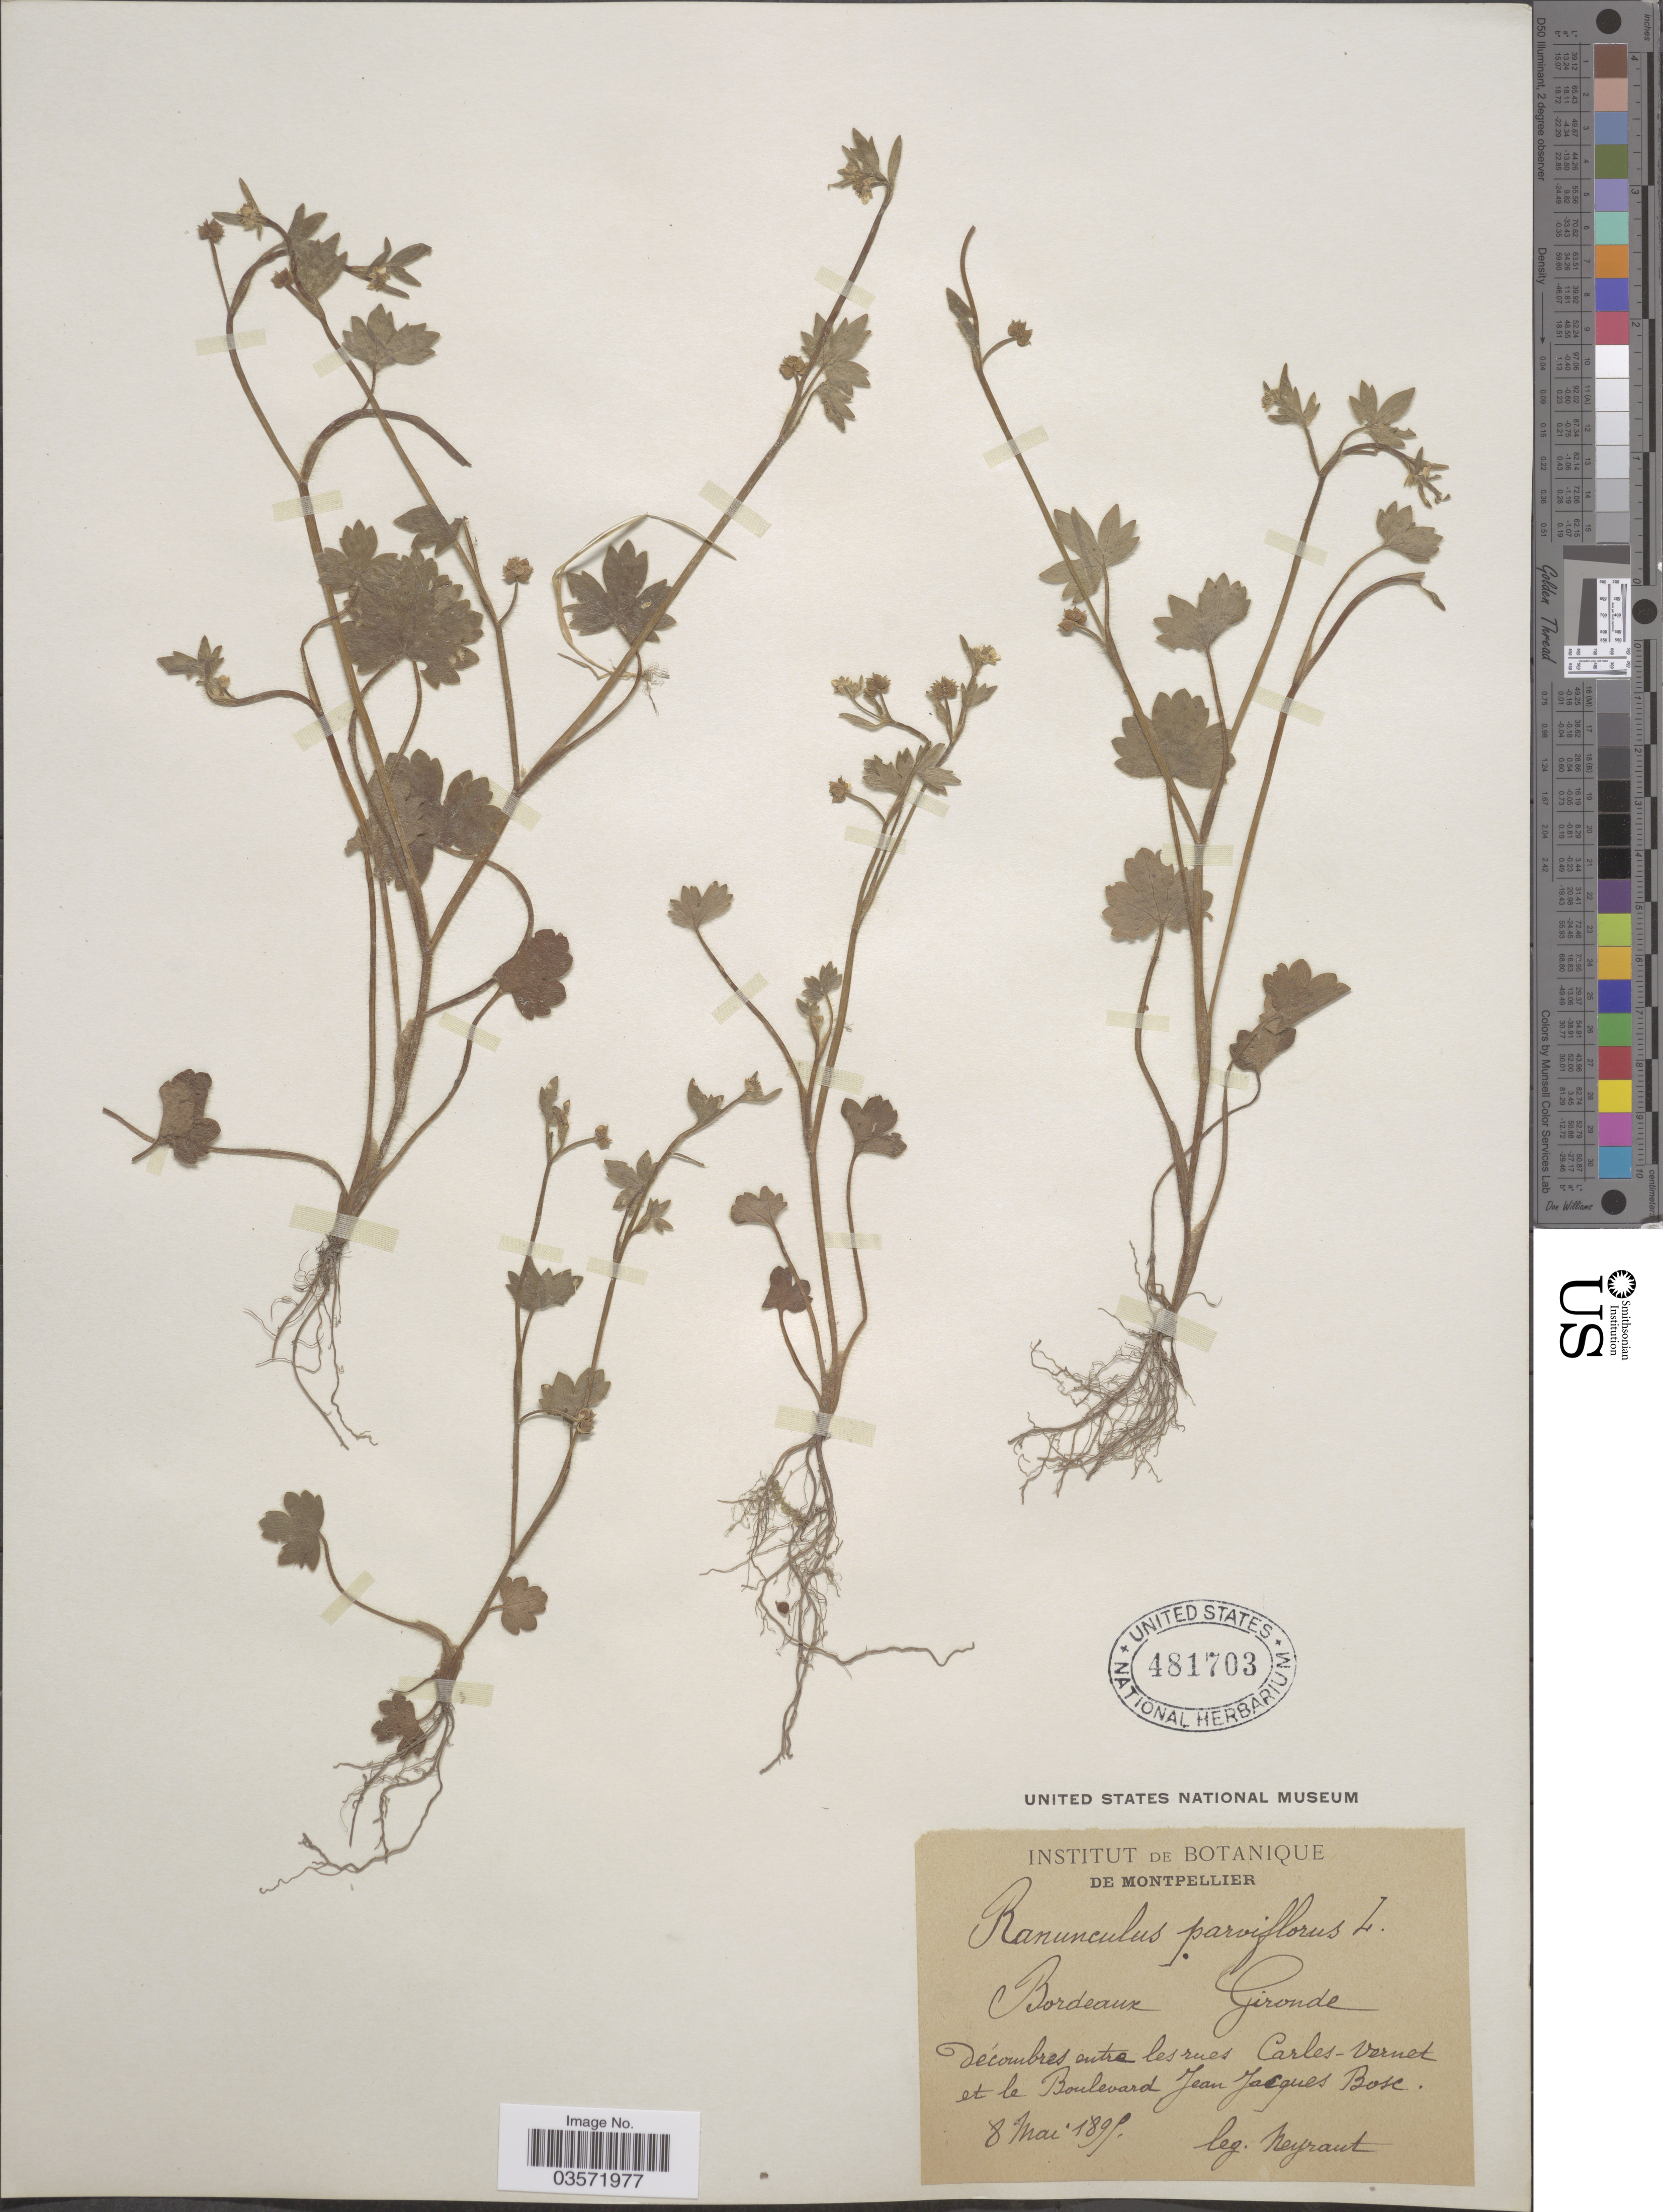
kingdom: Plantae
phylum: Tracheophyta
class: Magnoliopsida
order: Ranunculales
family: Ranunculaceae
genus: Ranunculus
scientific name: Ranunculus parviflorus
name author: L.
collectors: Neyraut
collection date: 1899-05-08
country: France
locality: Bordeaux Gironde décombres antre les rues Carles-vernet et le Boulevard Jean Jacques Bose. [interpreted]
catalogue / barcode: US 481703